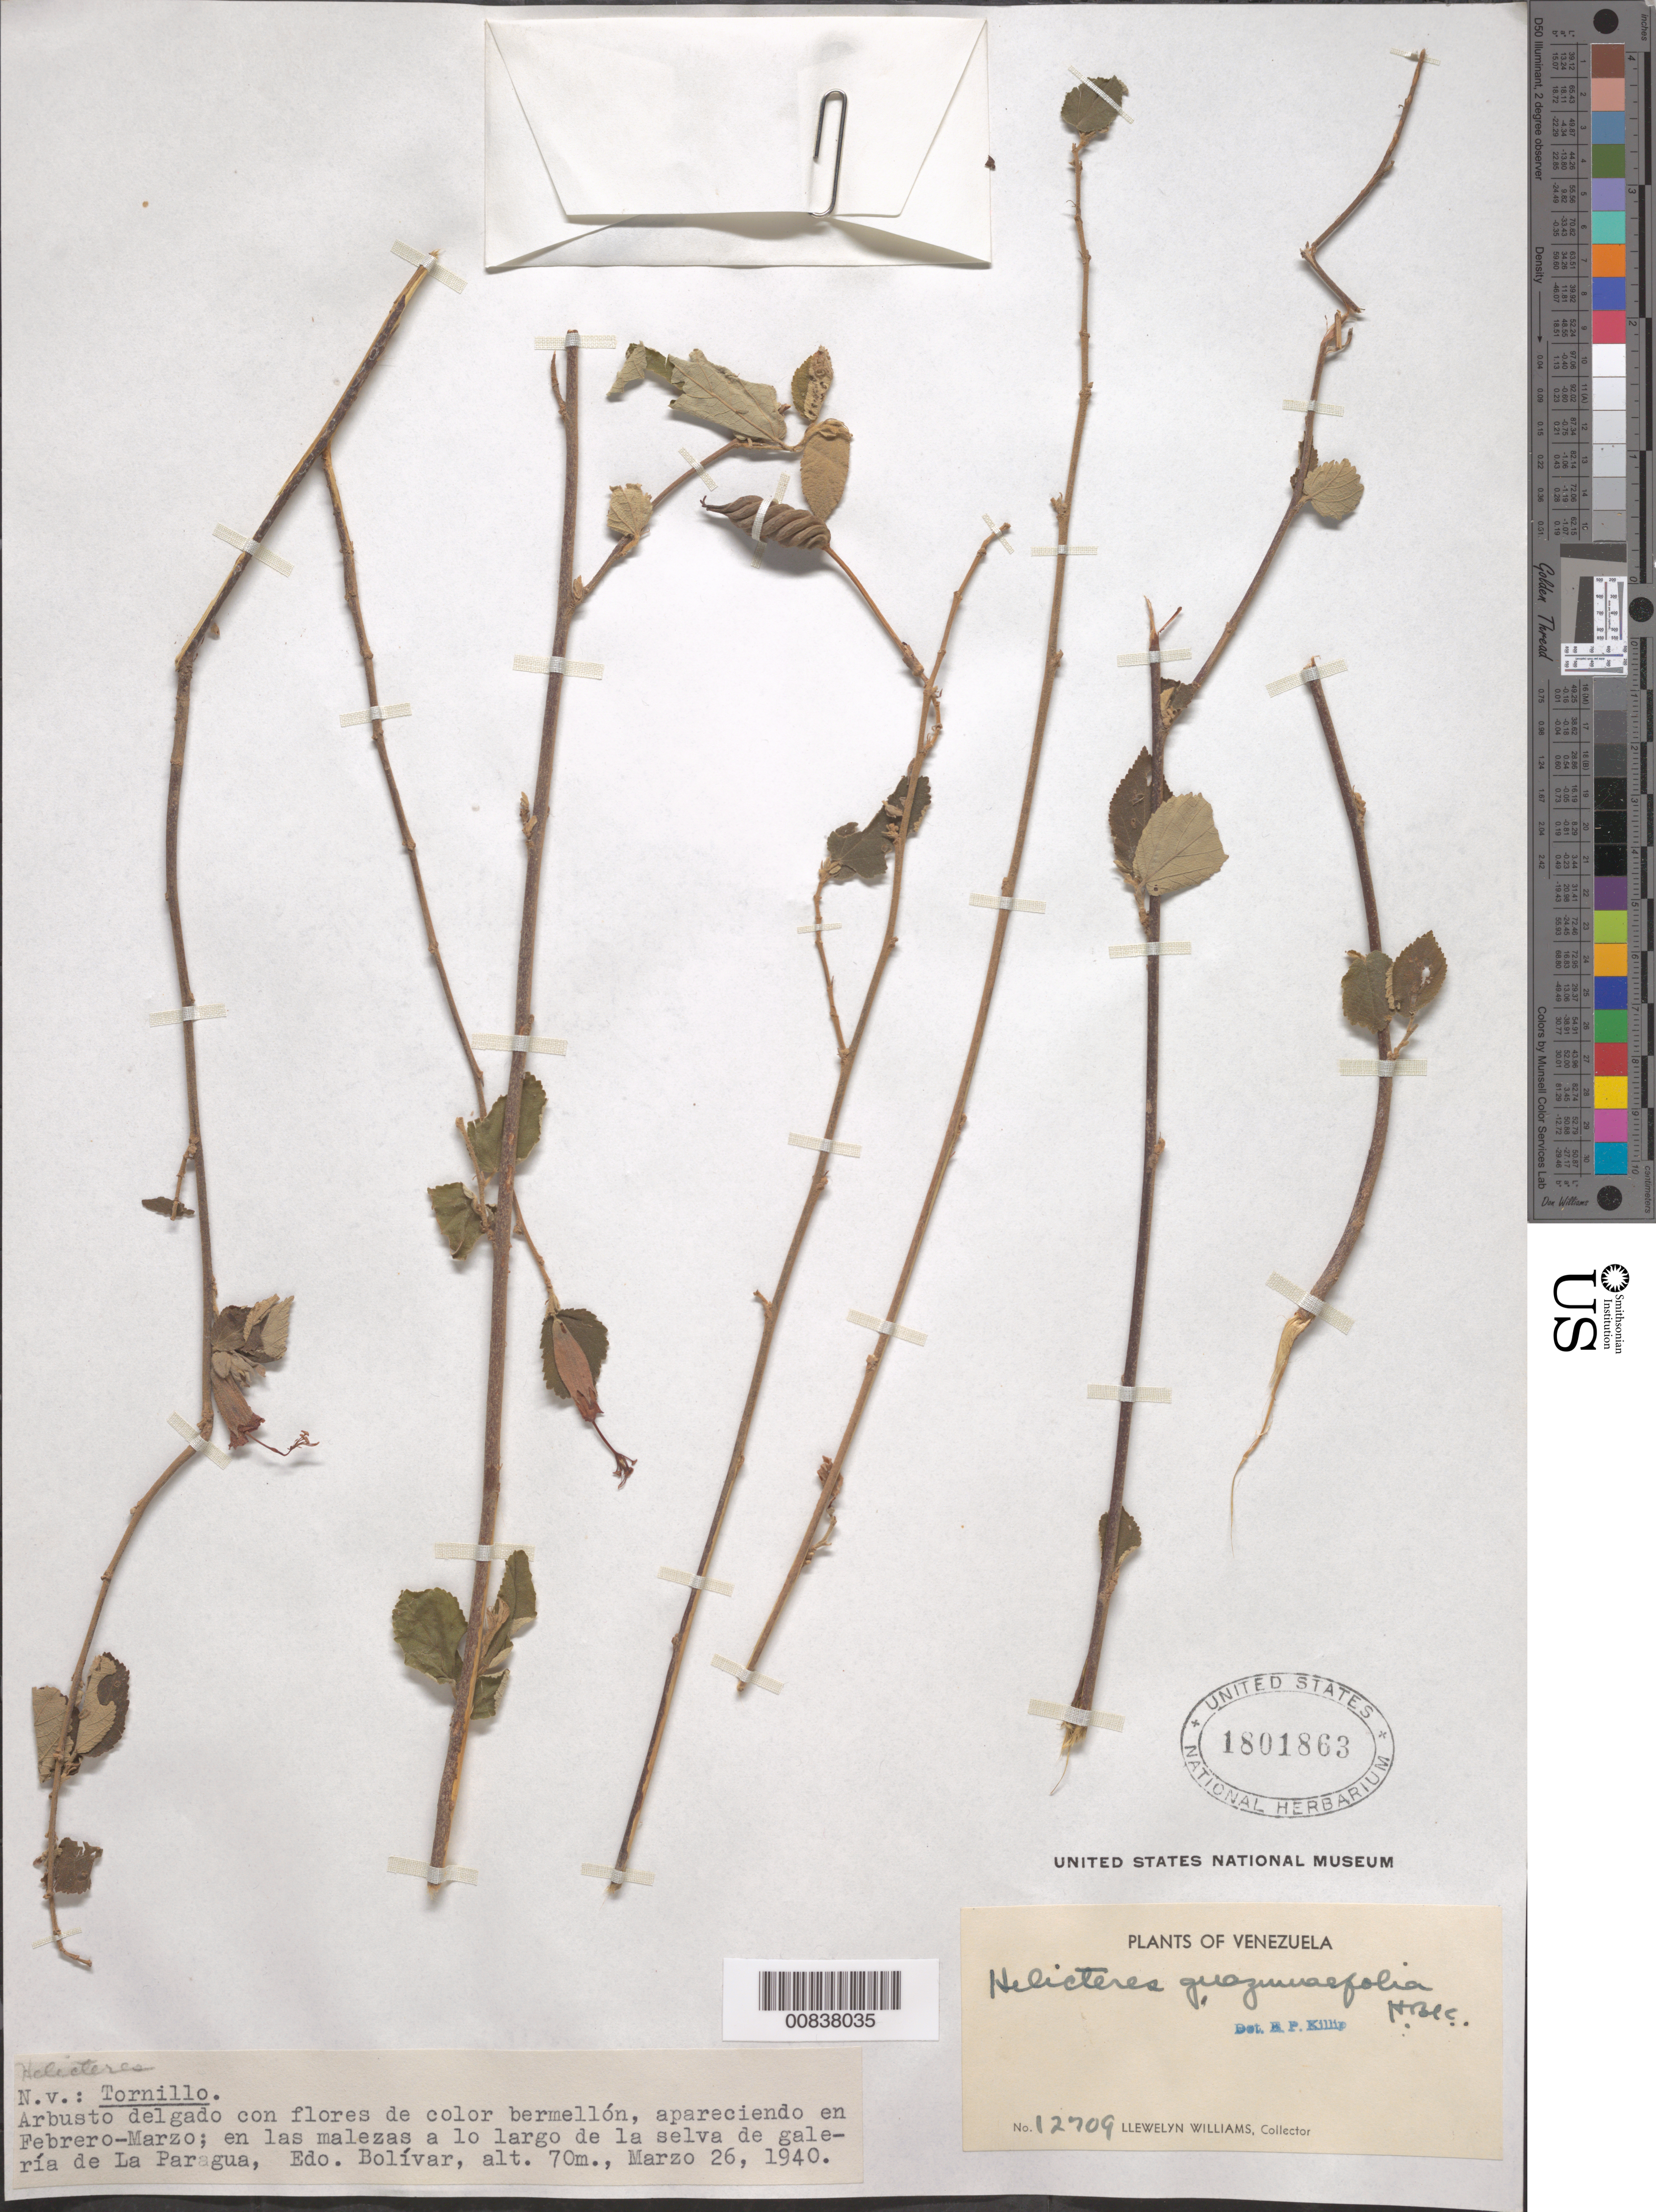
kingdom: Plantae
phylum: Tracheophyta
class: Magnoliopsida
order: Malvales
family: Malvaceae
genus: Helicteres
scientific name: Helicteres guazumifolia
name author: Kunth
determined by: Killip, Ellsworth P.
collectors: Ll. Williams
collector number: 12709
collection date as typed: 26-Mar-40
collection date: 1940-03-26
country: Venezuela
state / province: Bolívar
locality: La Paragua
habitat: Malezas a lo largo de la selva de galeria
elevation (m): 70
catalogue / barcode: US 1801863